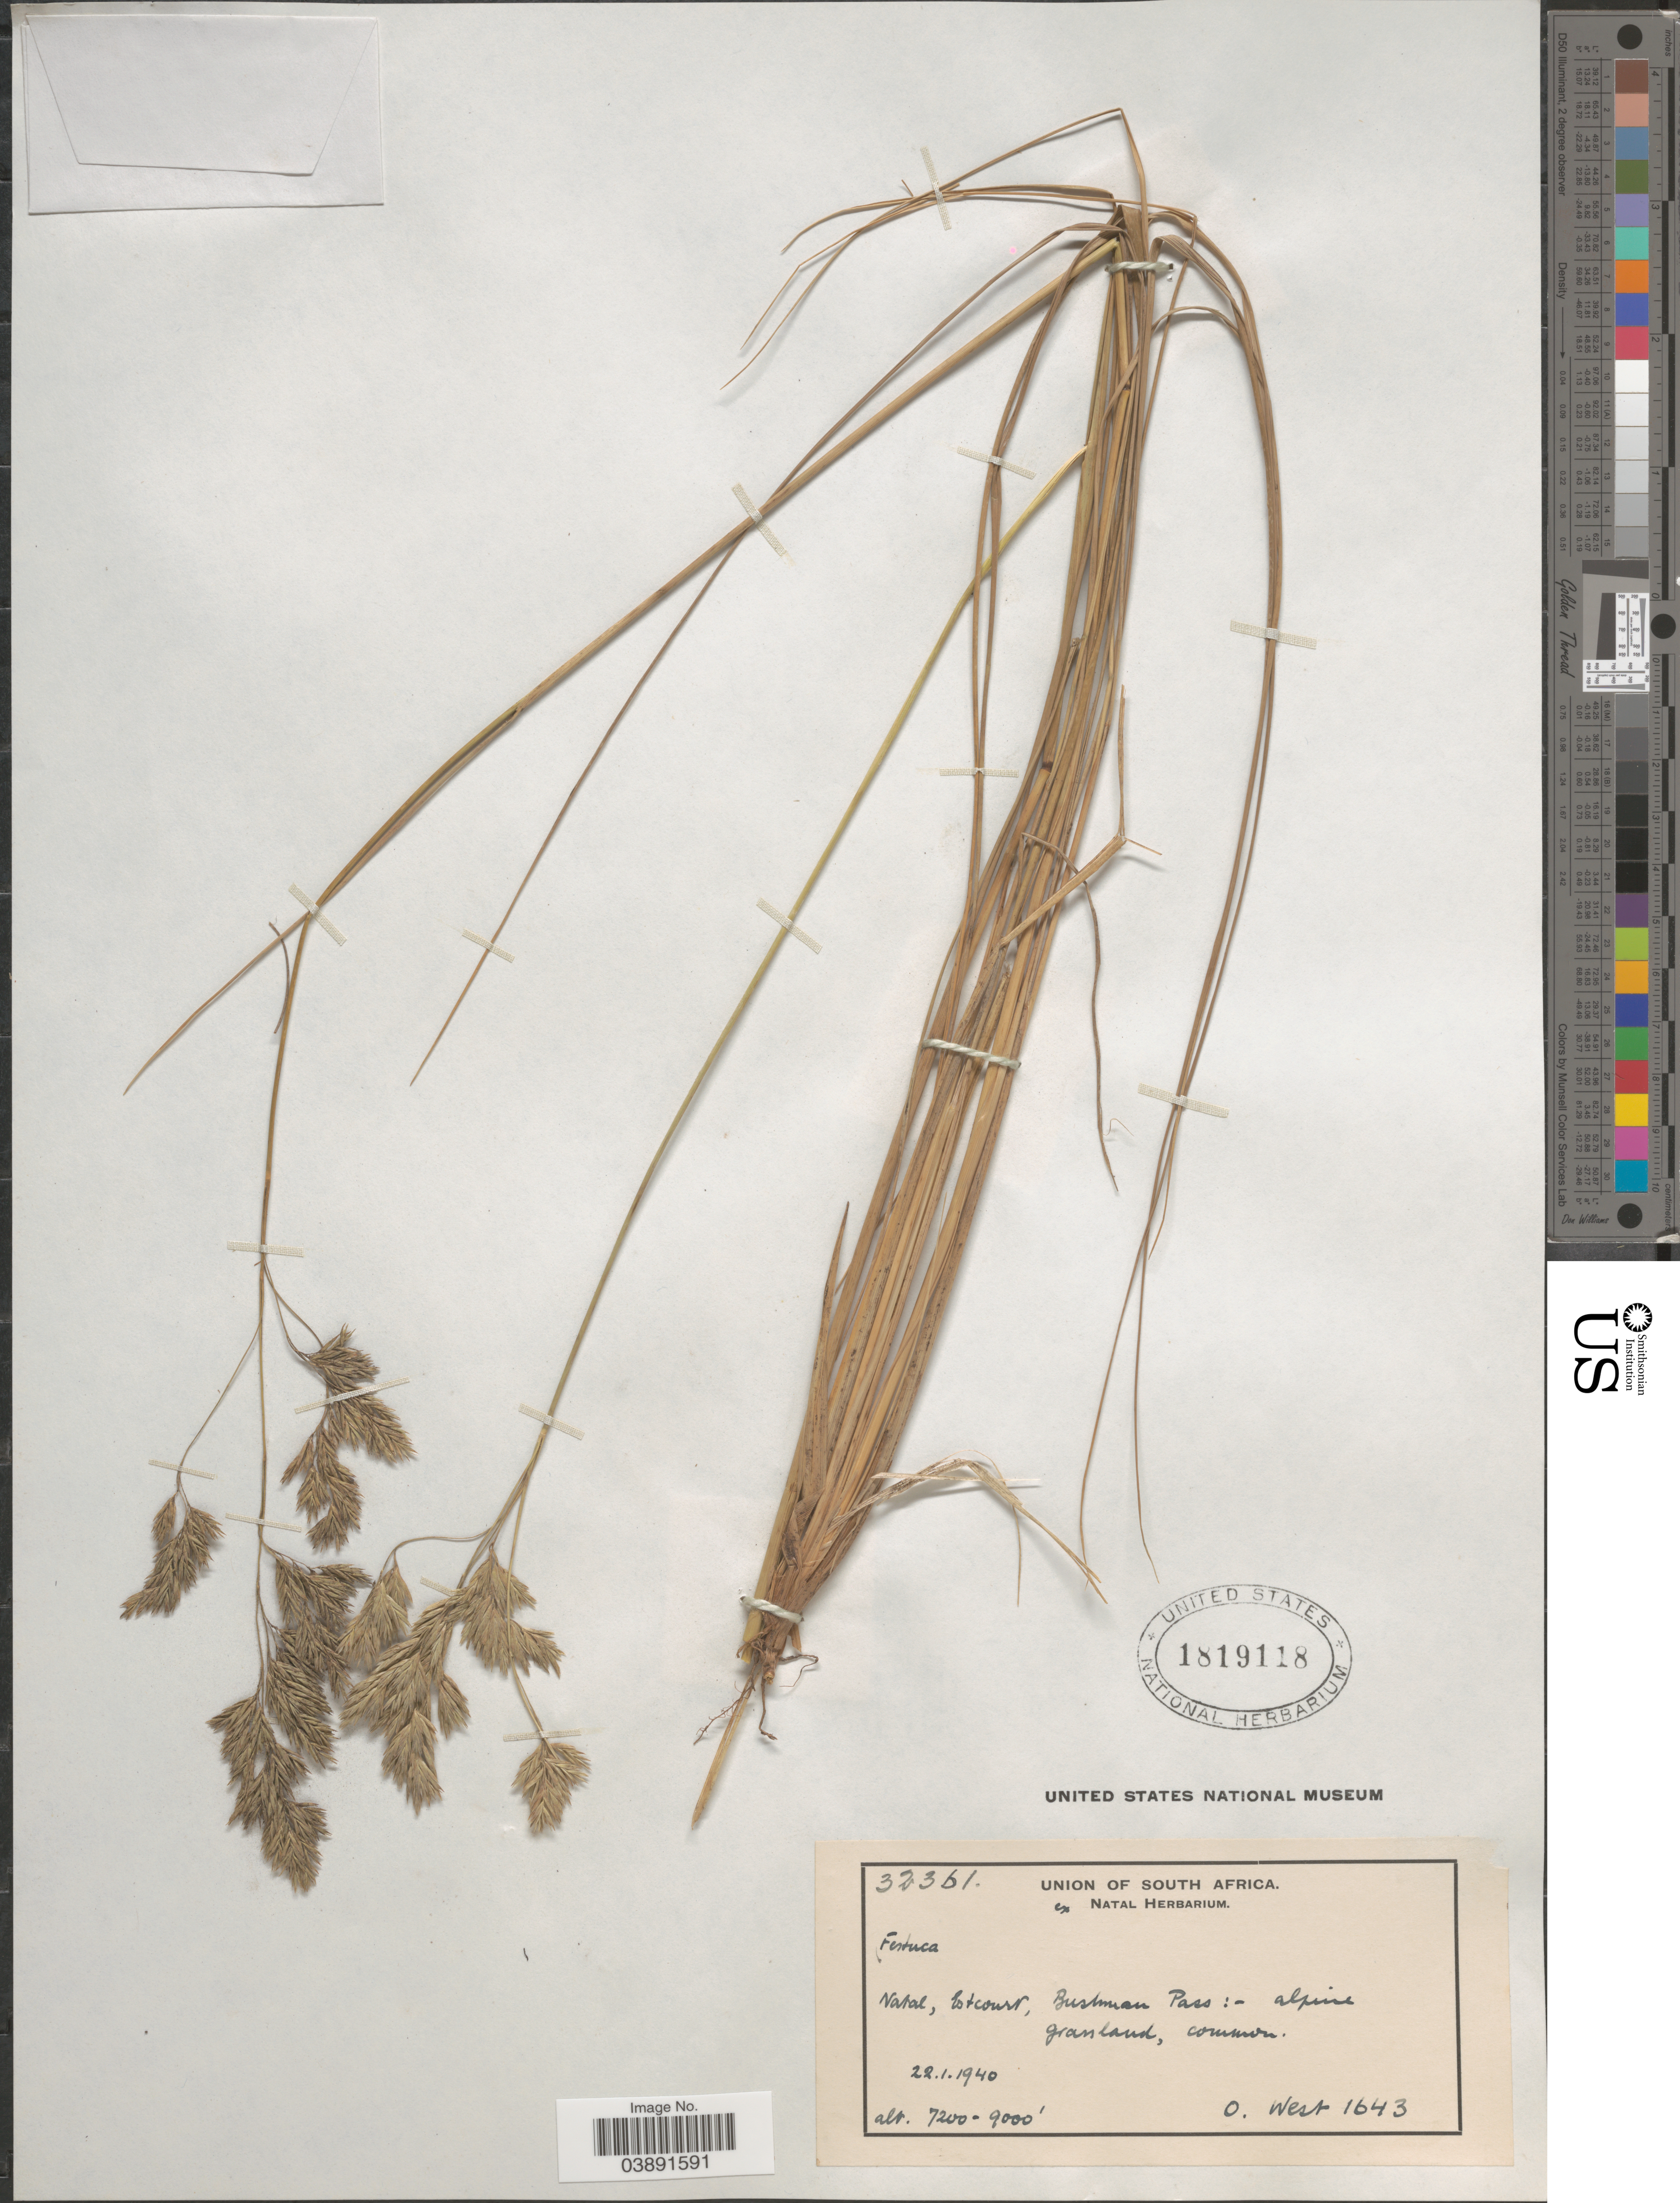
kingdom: Plantae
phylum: Tracheophyta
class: Liliopsida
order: Poales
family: Poaceae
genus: Festuca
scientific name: Festuca sp.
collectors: O. West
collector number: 1643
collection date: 1940-01-22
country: South Africa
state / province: KwaZulu-Natal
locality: Natal, Lotcourt, Bushman Pass.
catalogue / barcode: US 1819118